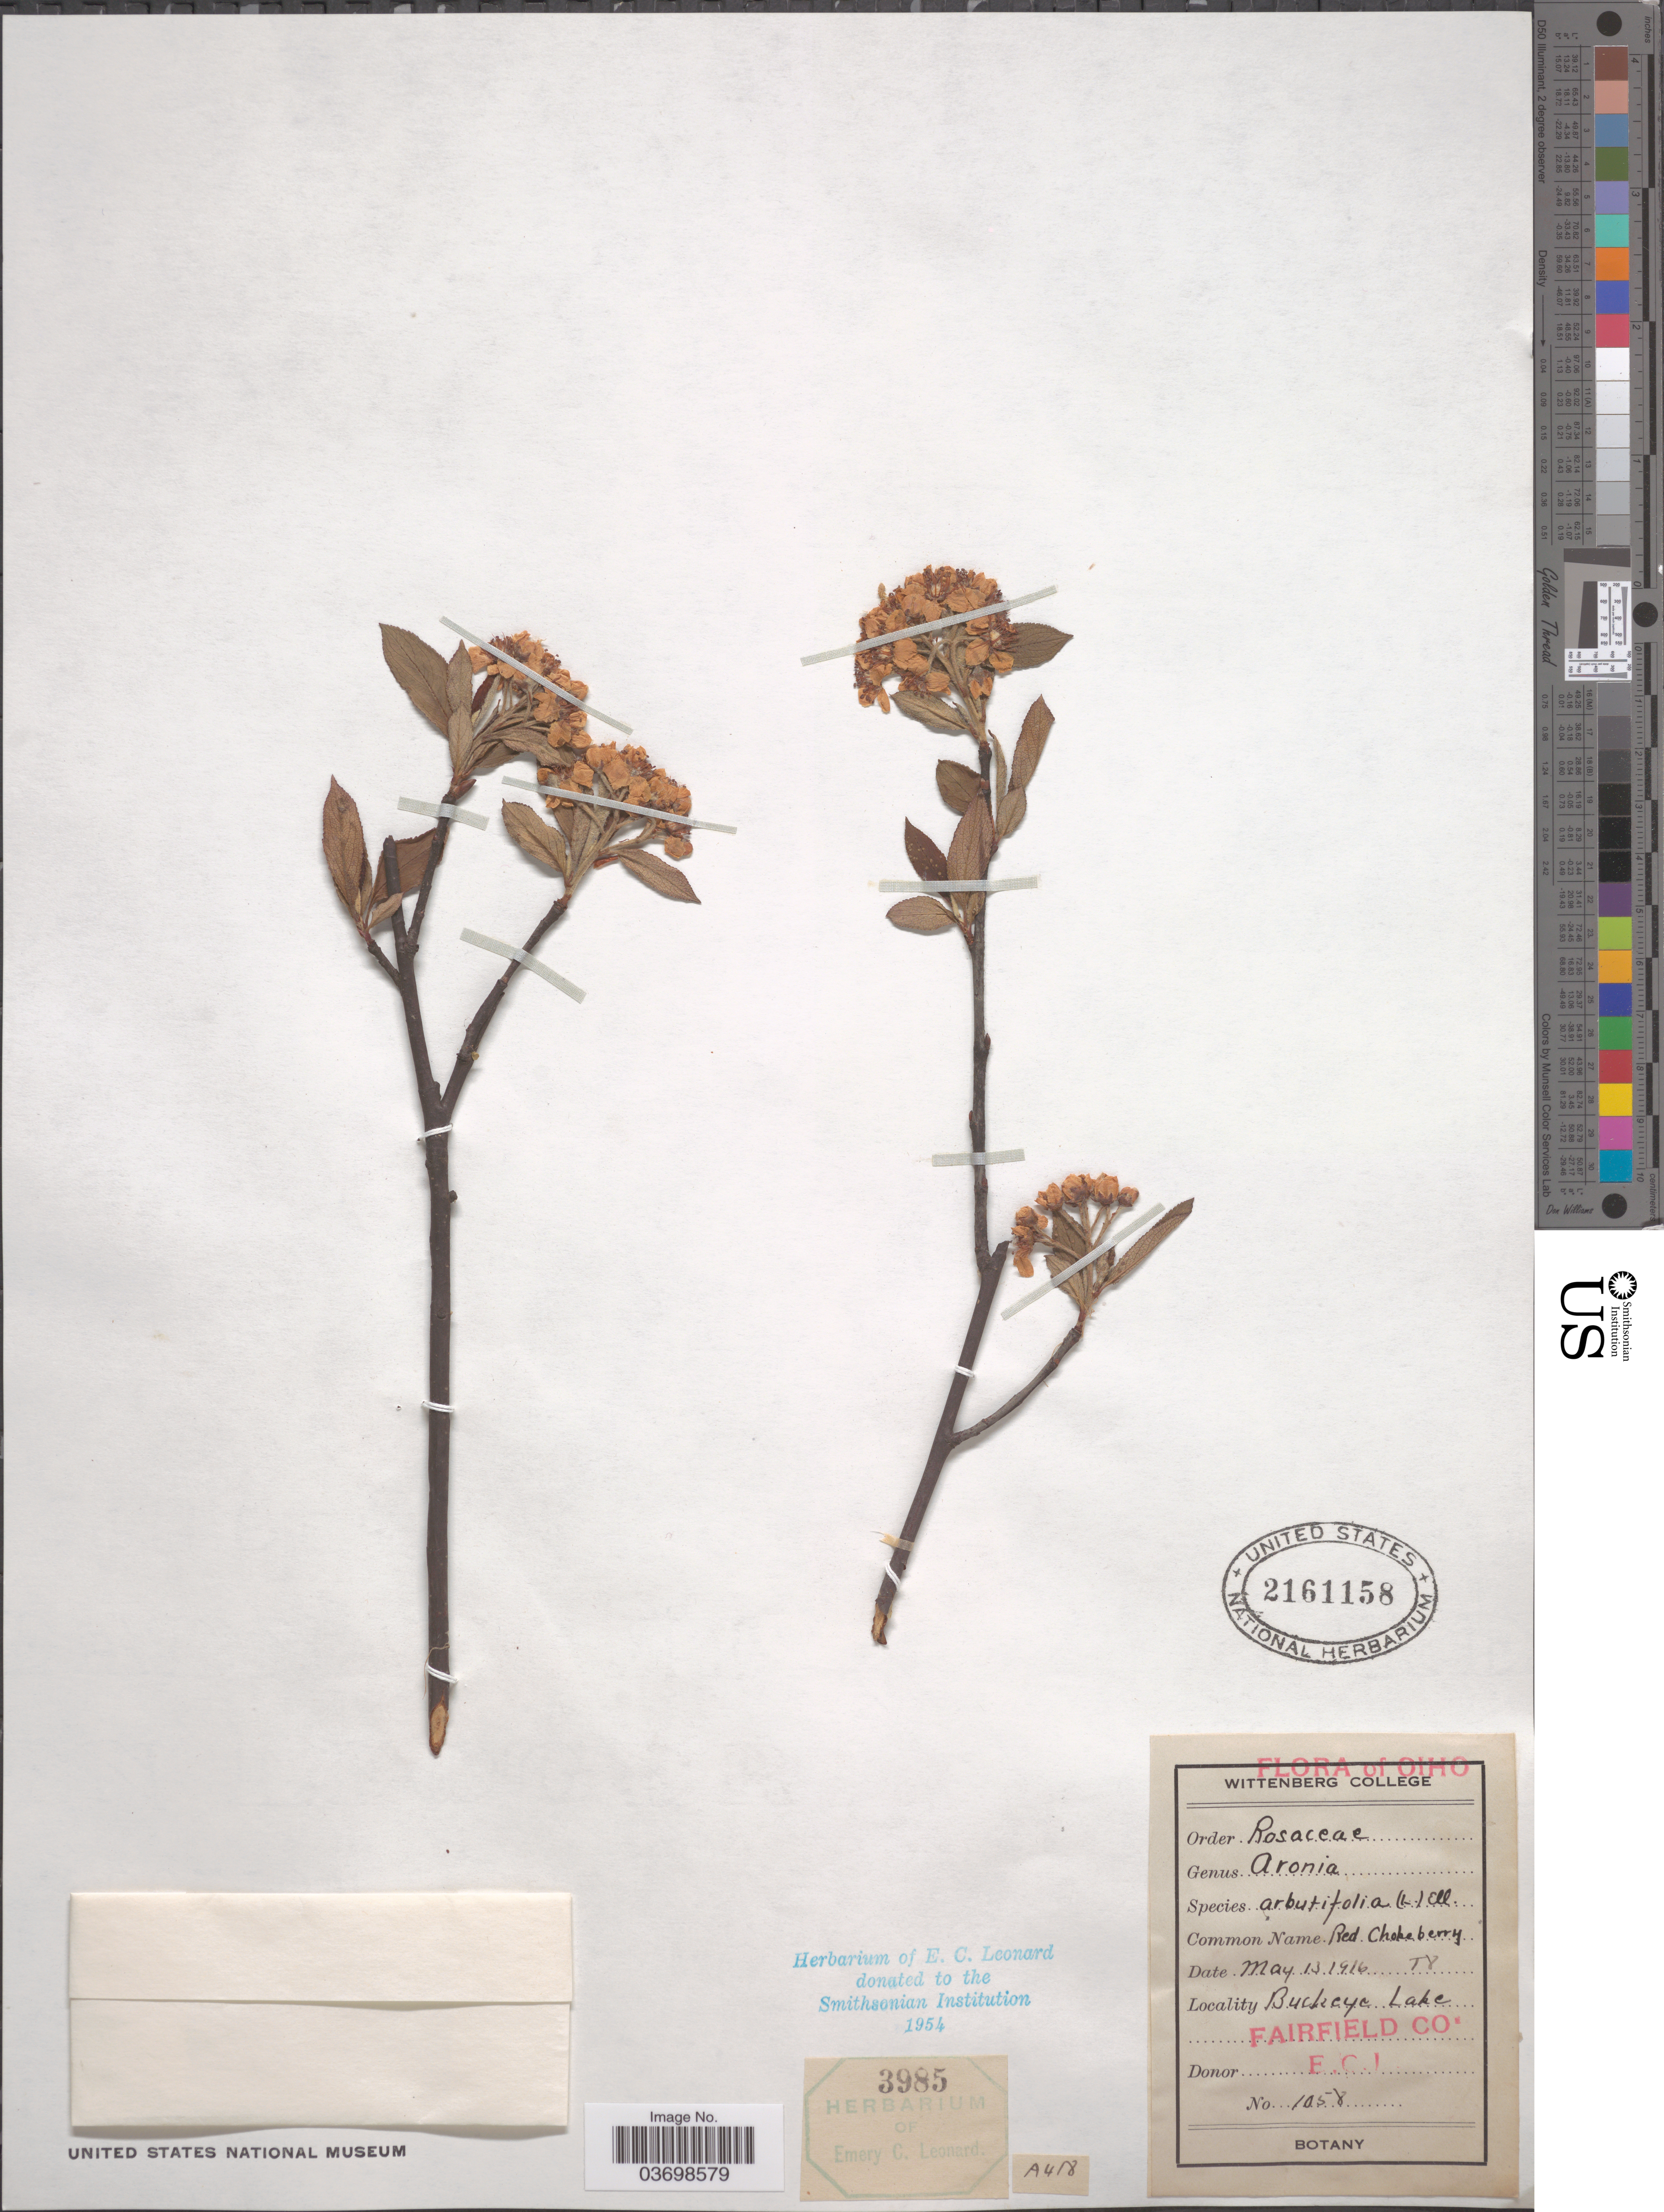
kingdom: Plantae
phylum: Tracheophyta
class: Magnoliopsida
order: Rosales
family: Rosaceae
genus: Aronia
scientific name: Aronia x prunifolia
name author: (Marshall) Rehder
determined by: Strong, M. T., (US), Smithsonian Institution - National Museum of Natural History (UNITED STATES)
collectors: ex herb. E.C. Leonard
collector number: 1058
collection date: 1916-05-13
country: United States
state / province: Ohio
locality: Buckeye Lake. Fairfield Co.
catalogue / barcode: US 2161158